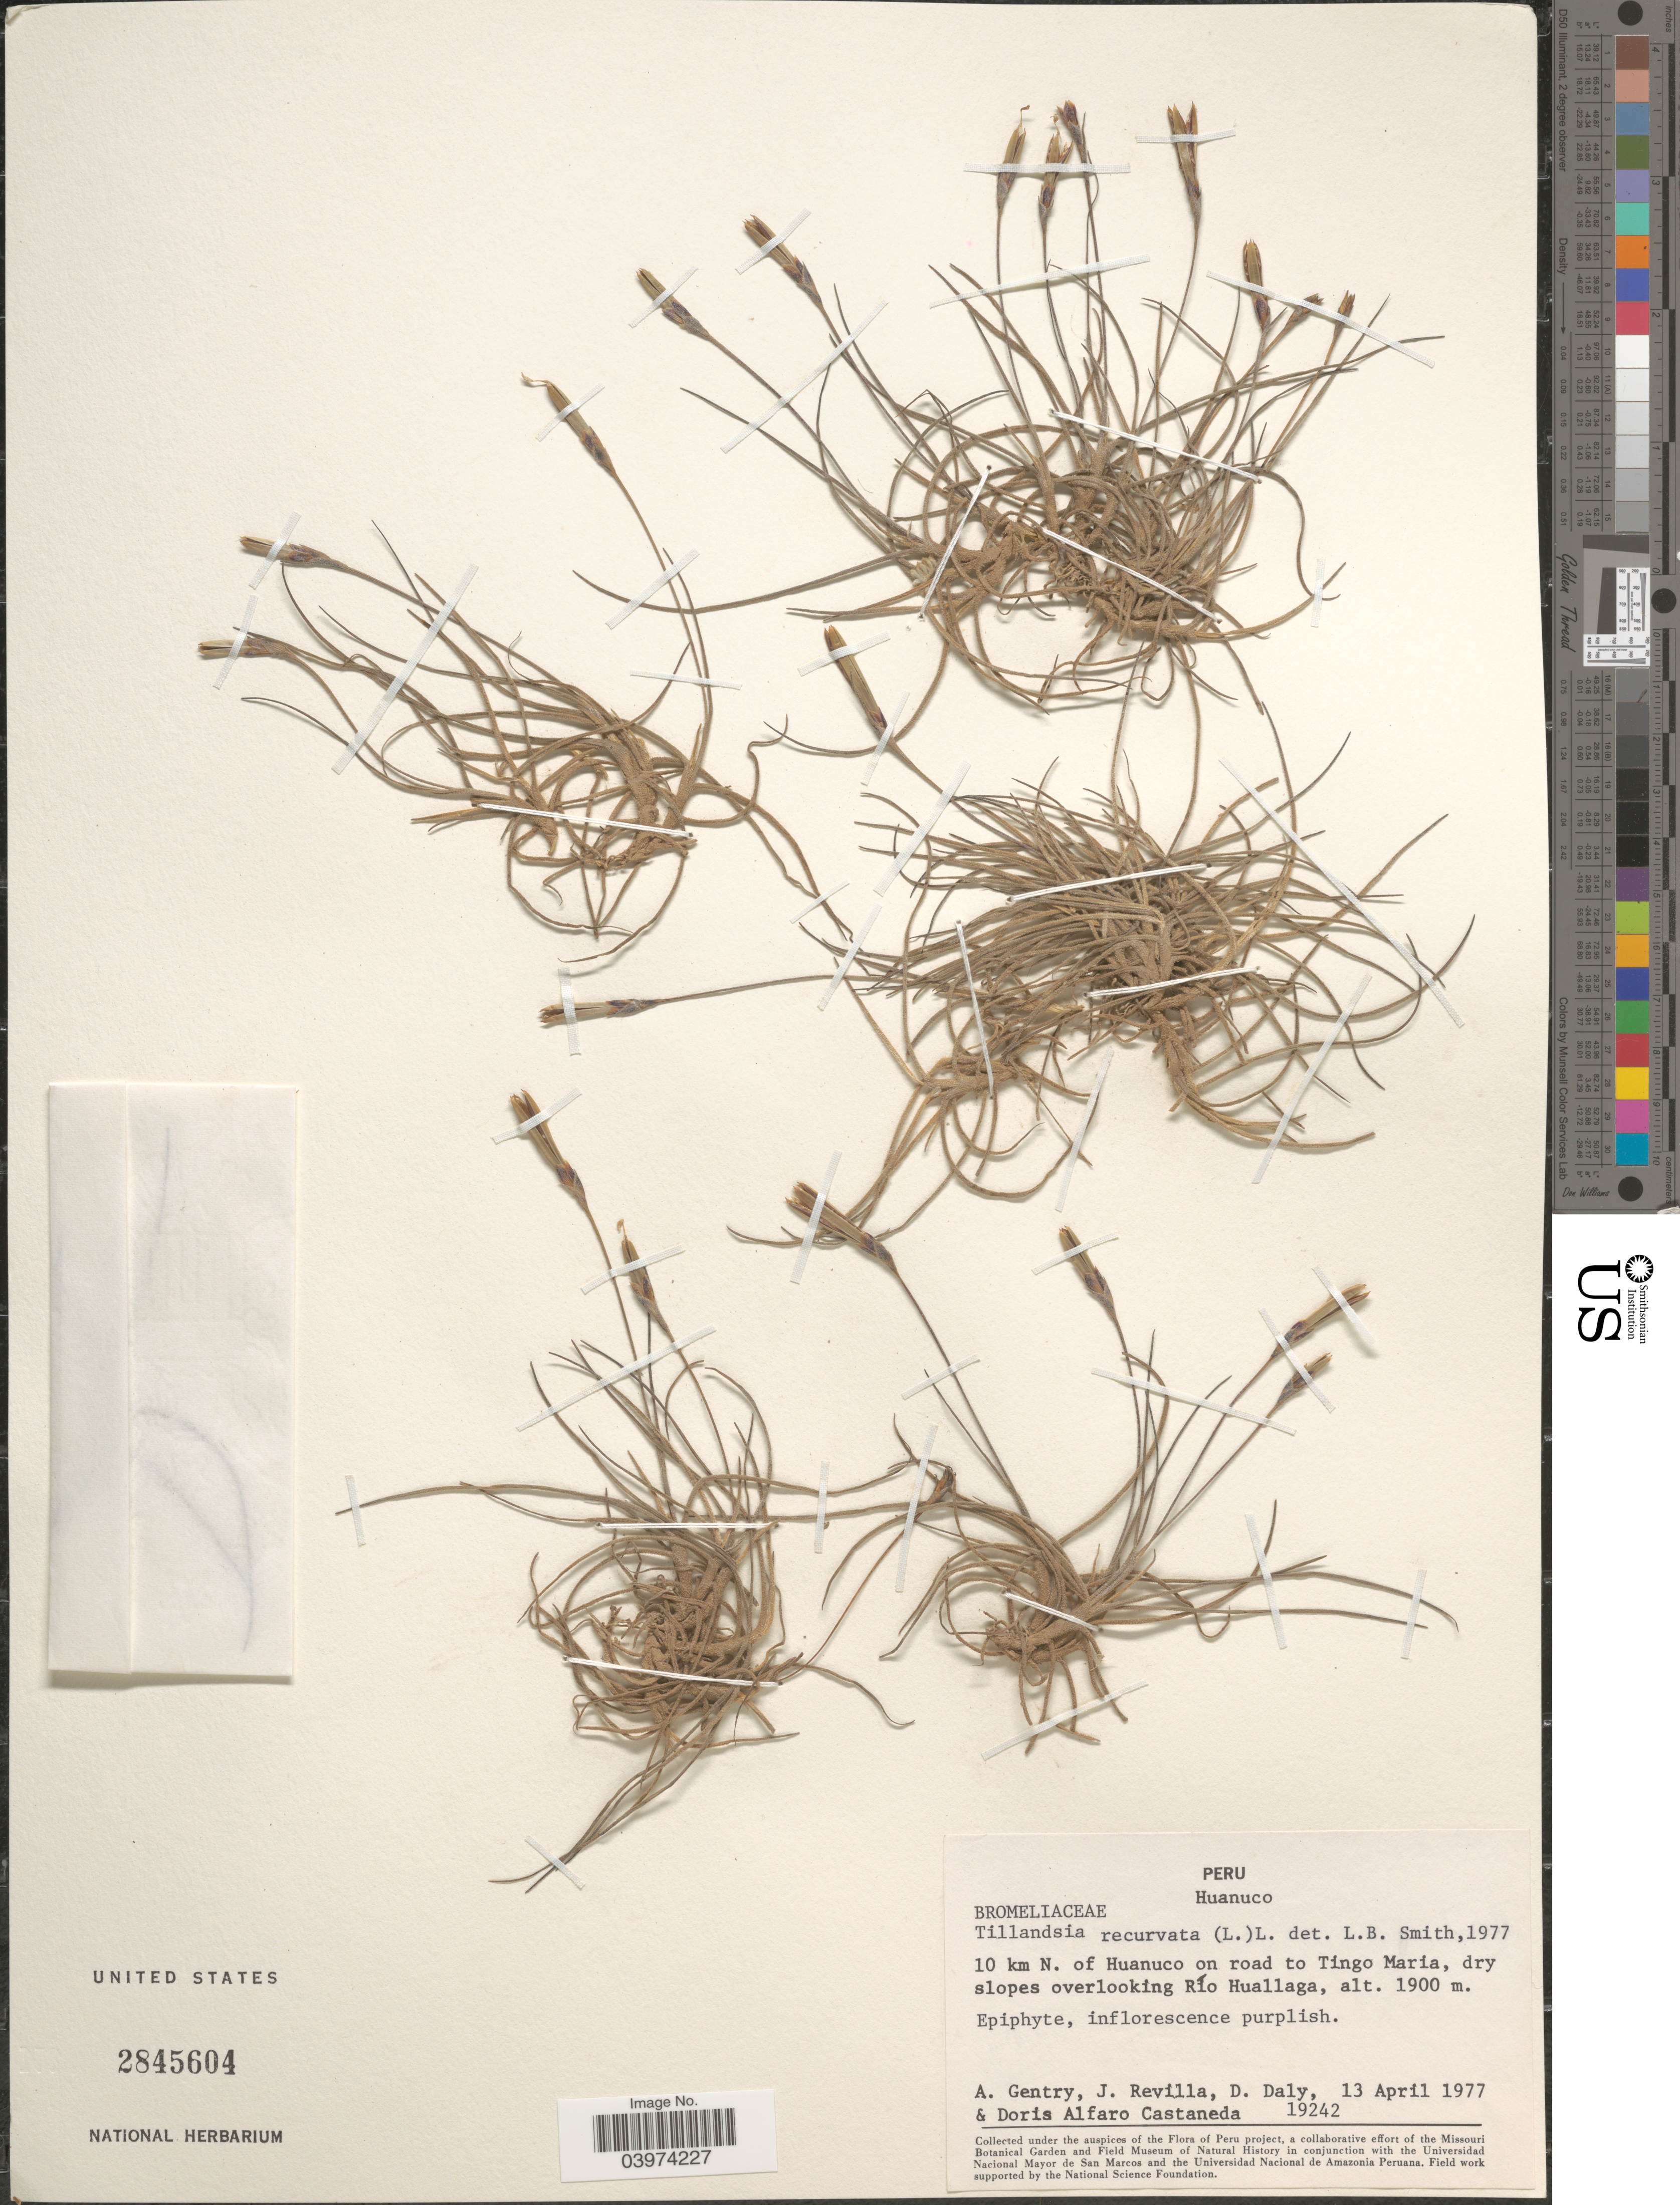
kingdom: Plantae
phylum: Tracheophyta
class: Liliopsida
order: Poales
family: Bromeliaceae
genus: Tillandsia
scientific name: Tillandsia recurvata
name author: L.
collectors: A. H. Gentry, J. Revilla, D. C. Daly & D. Alfaro Castaneda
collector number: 19242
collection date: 1977-04-13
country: Peru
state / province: Huánuco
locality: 10 km N. of Huanuco on road to Tingo Maria, dry slopes overlooking Río Huallaga.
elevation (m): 1900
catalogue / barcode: US 2845604